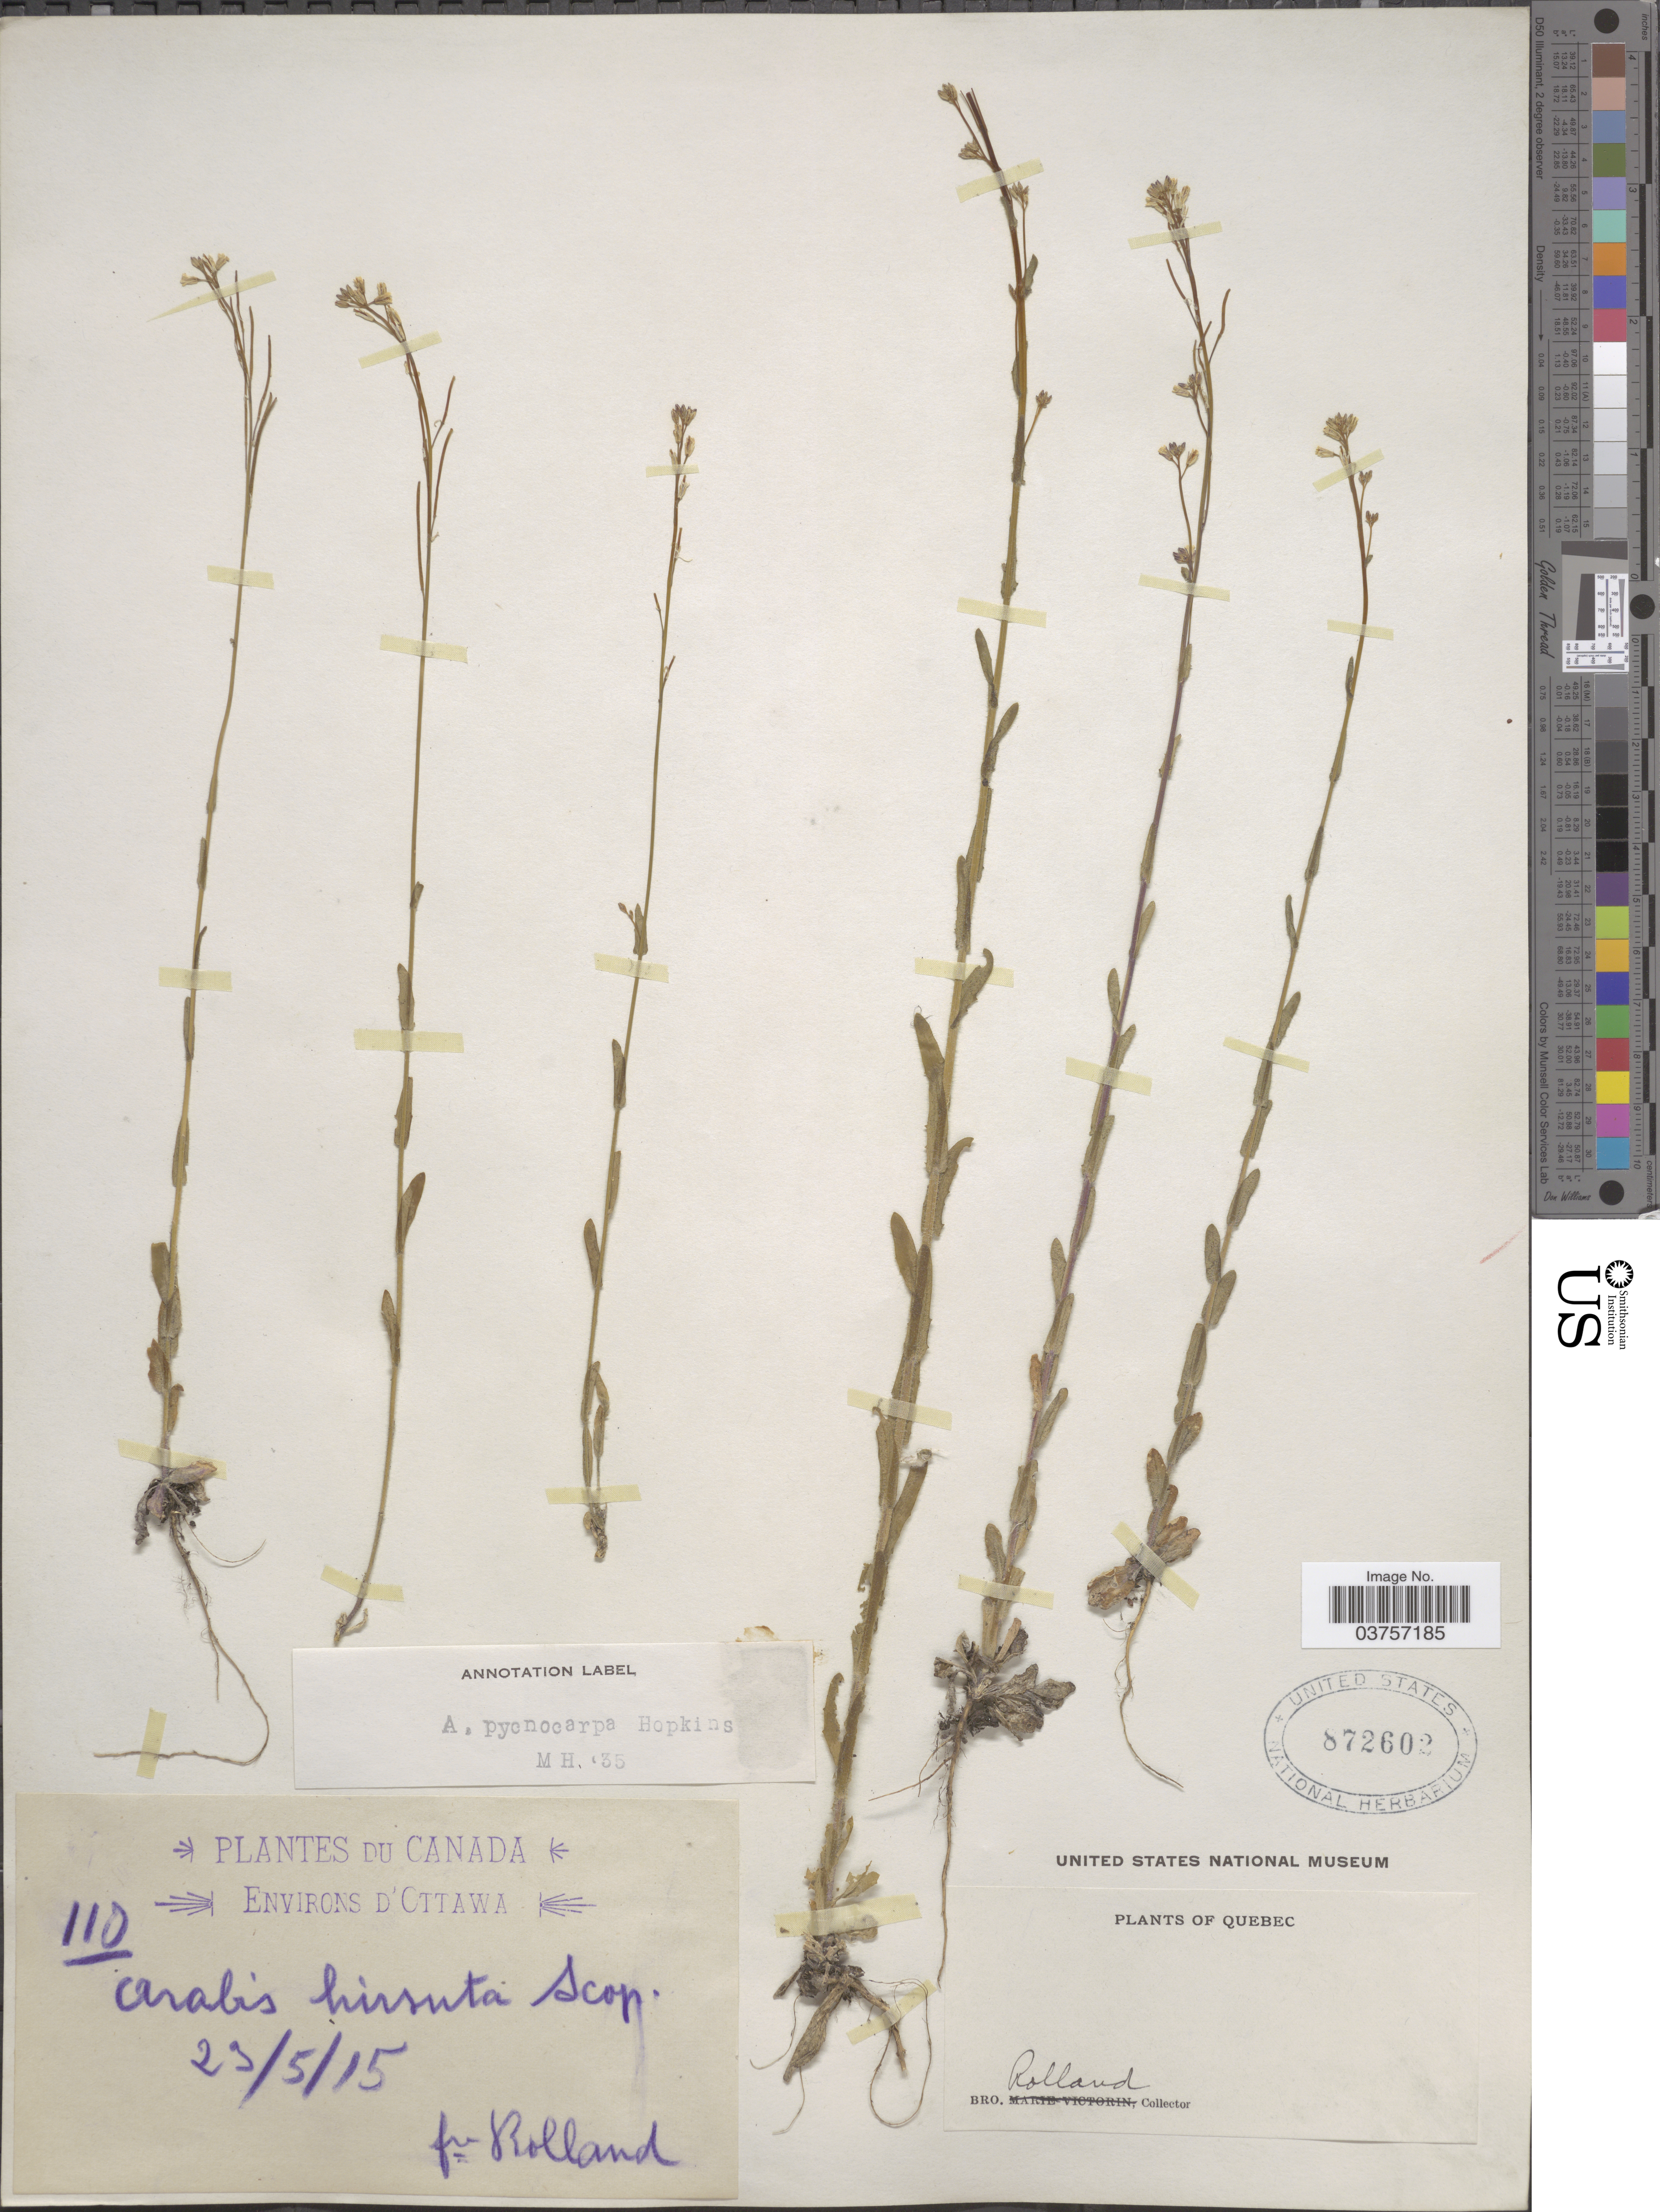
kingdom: Plantae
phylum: Tracheophyta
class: Magnoliopsida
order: Brassicales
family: Brassicaceae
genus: Arabis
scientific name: Arabis hirsuta var. pycnocarpa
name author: M. Hopkins & Rollins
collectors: B. Rolland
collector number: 110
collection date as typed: Transcribed d/m/y: 23/5/15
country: Canada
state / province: Quebec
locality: Environs D'Ottawa.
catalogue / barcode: US 872602